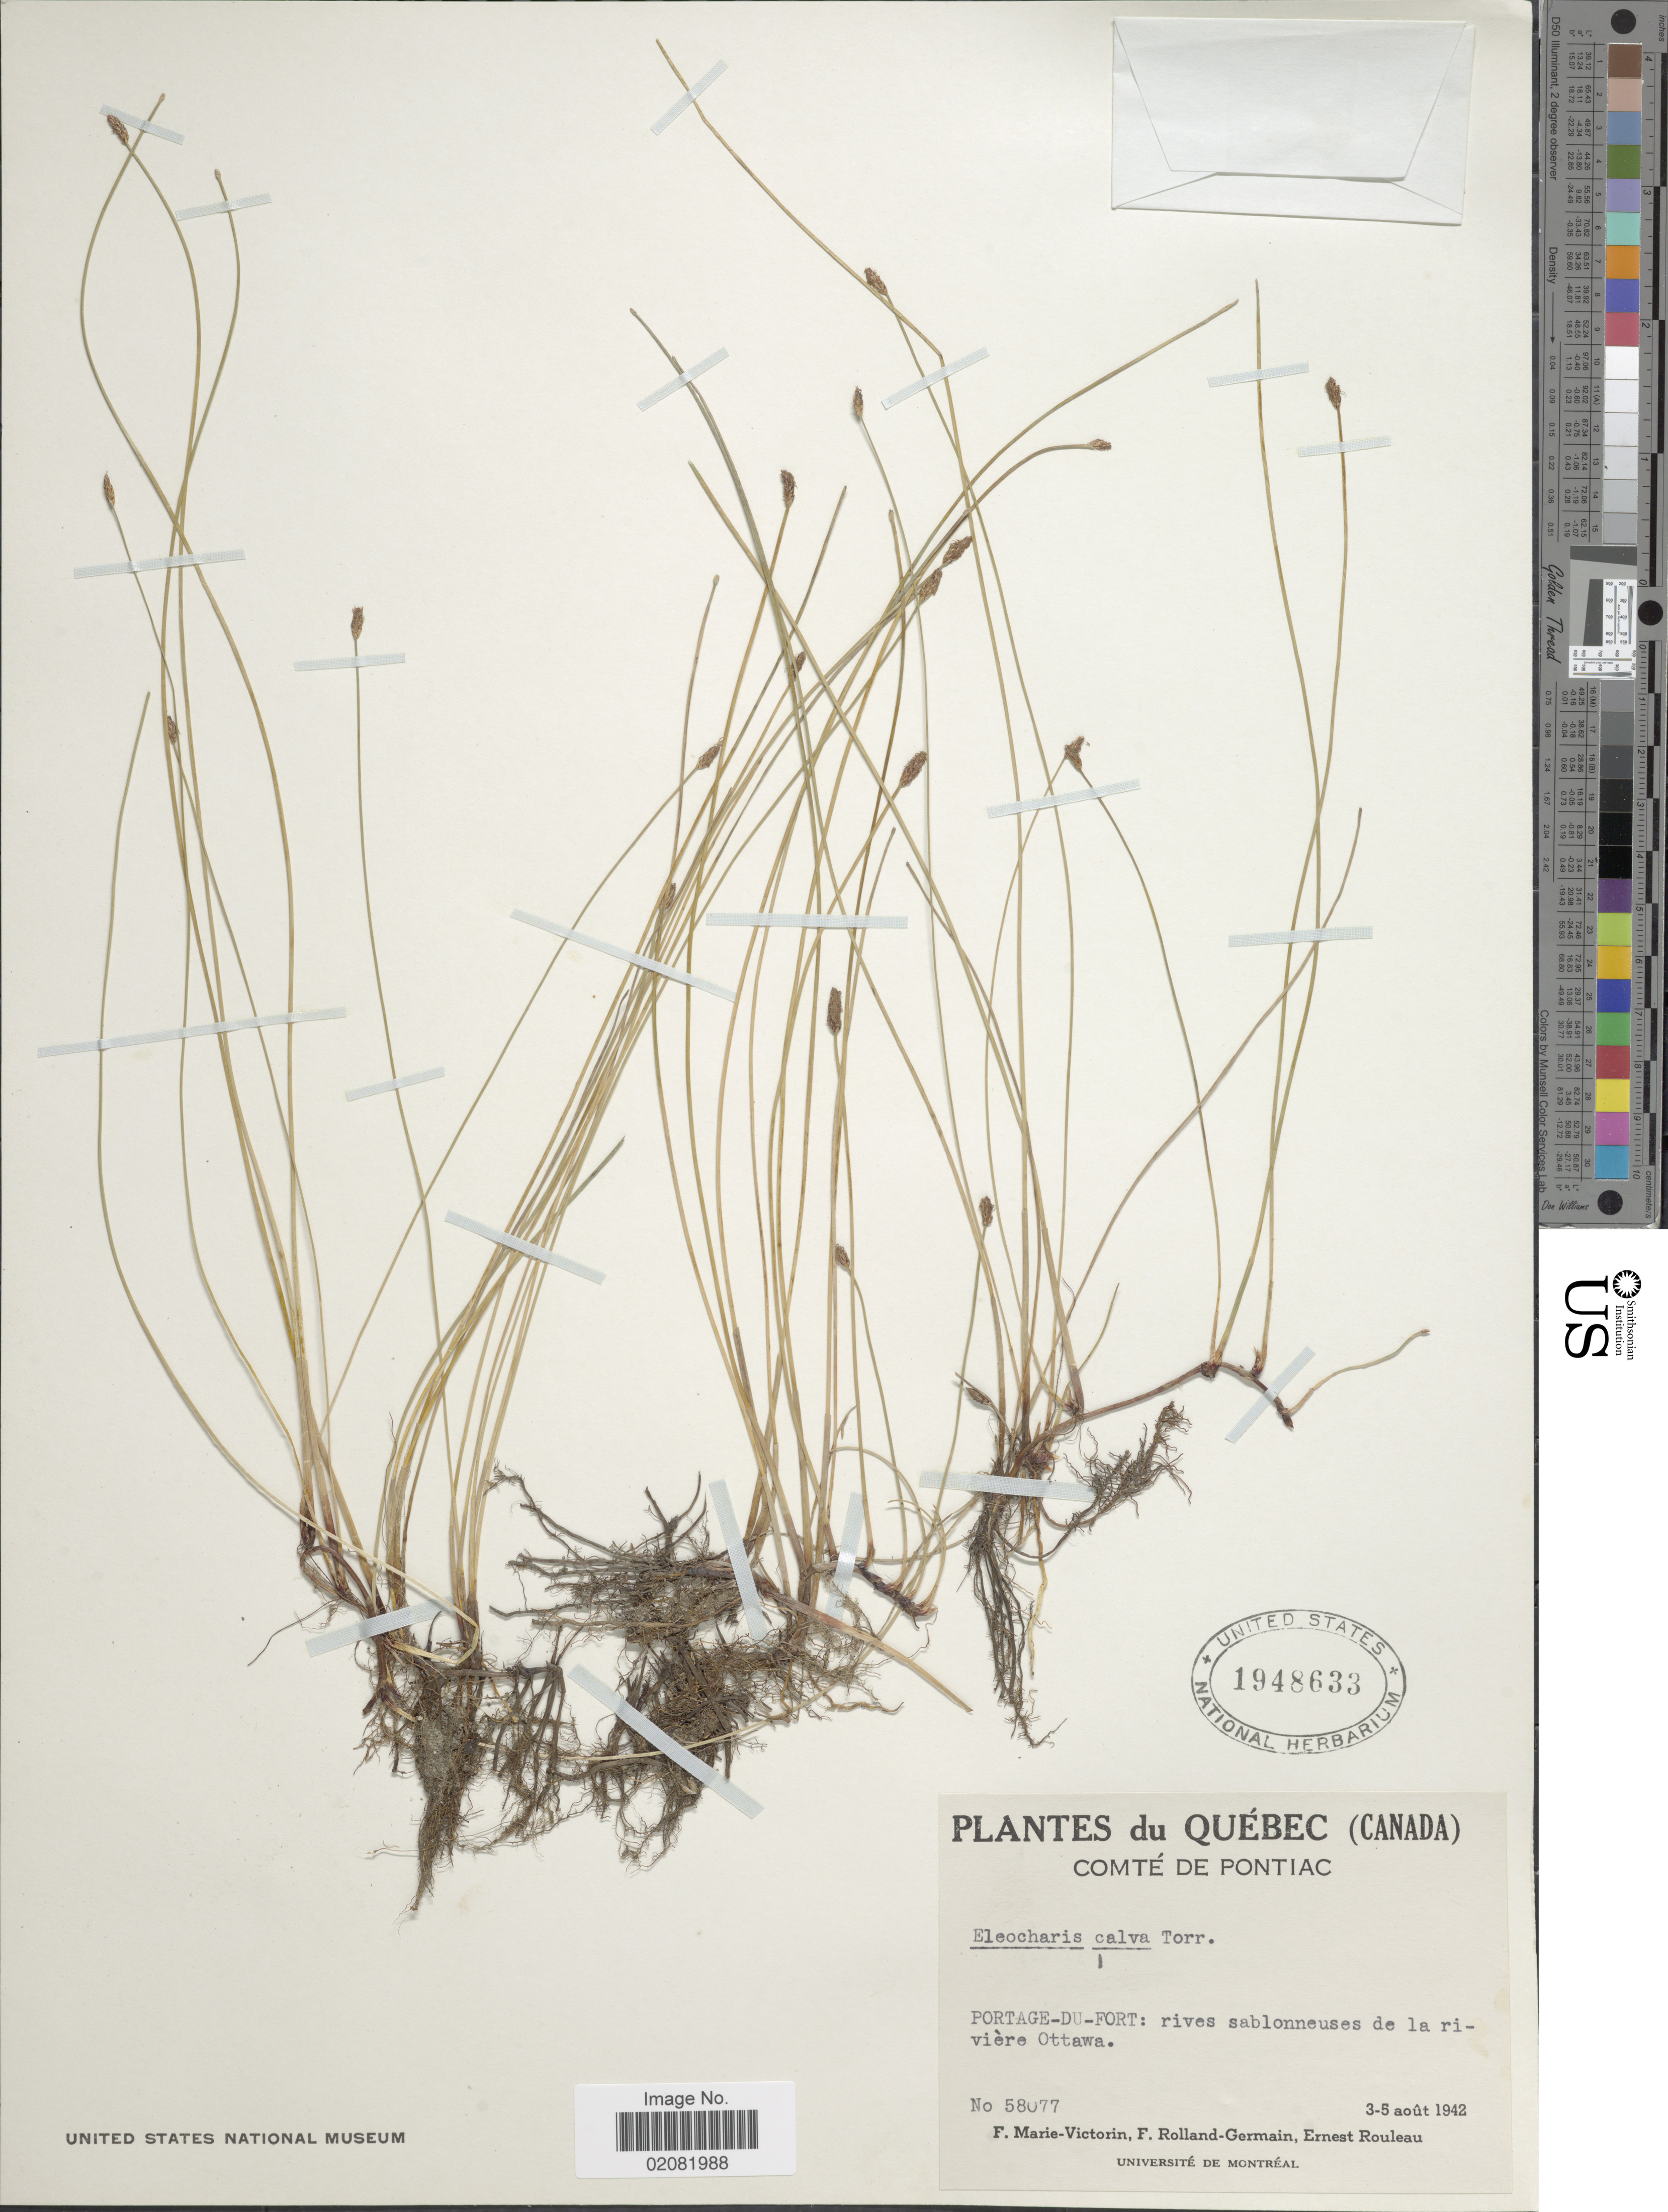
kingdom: Plantae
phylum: Tracheophyta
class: Liliopsida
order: Poales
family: Cyperaceae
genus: Eleocharis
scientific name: Eleocharis erythropoda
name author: Steud.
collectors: F. Marie-Victorin, Rolland-Germain & E. Rouleau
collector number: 58077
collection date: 1942-08-03/1942-08-05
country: Canada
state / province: Quebec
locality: Comté de Pontiac, Portage-Du-Fort: rives sablonneuses de la rivière Ottawa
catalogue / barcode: US 1948633